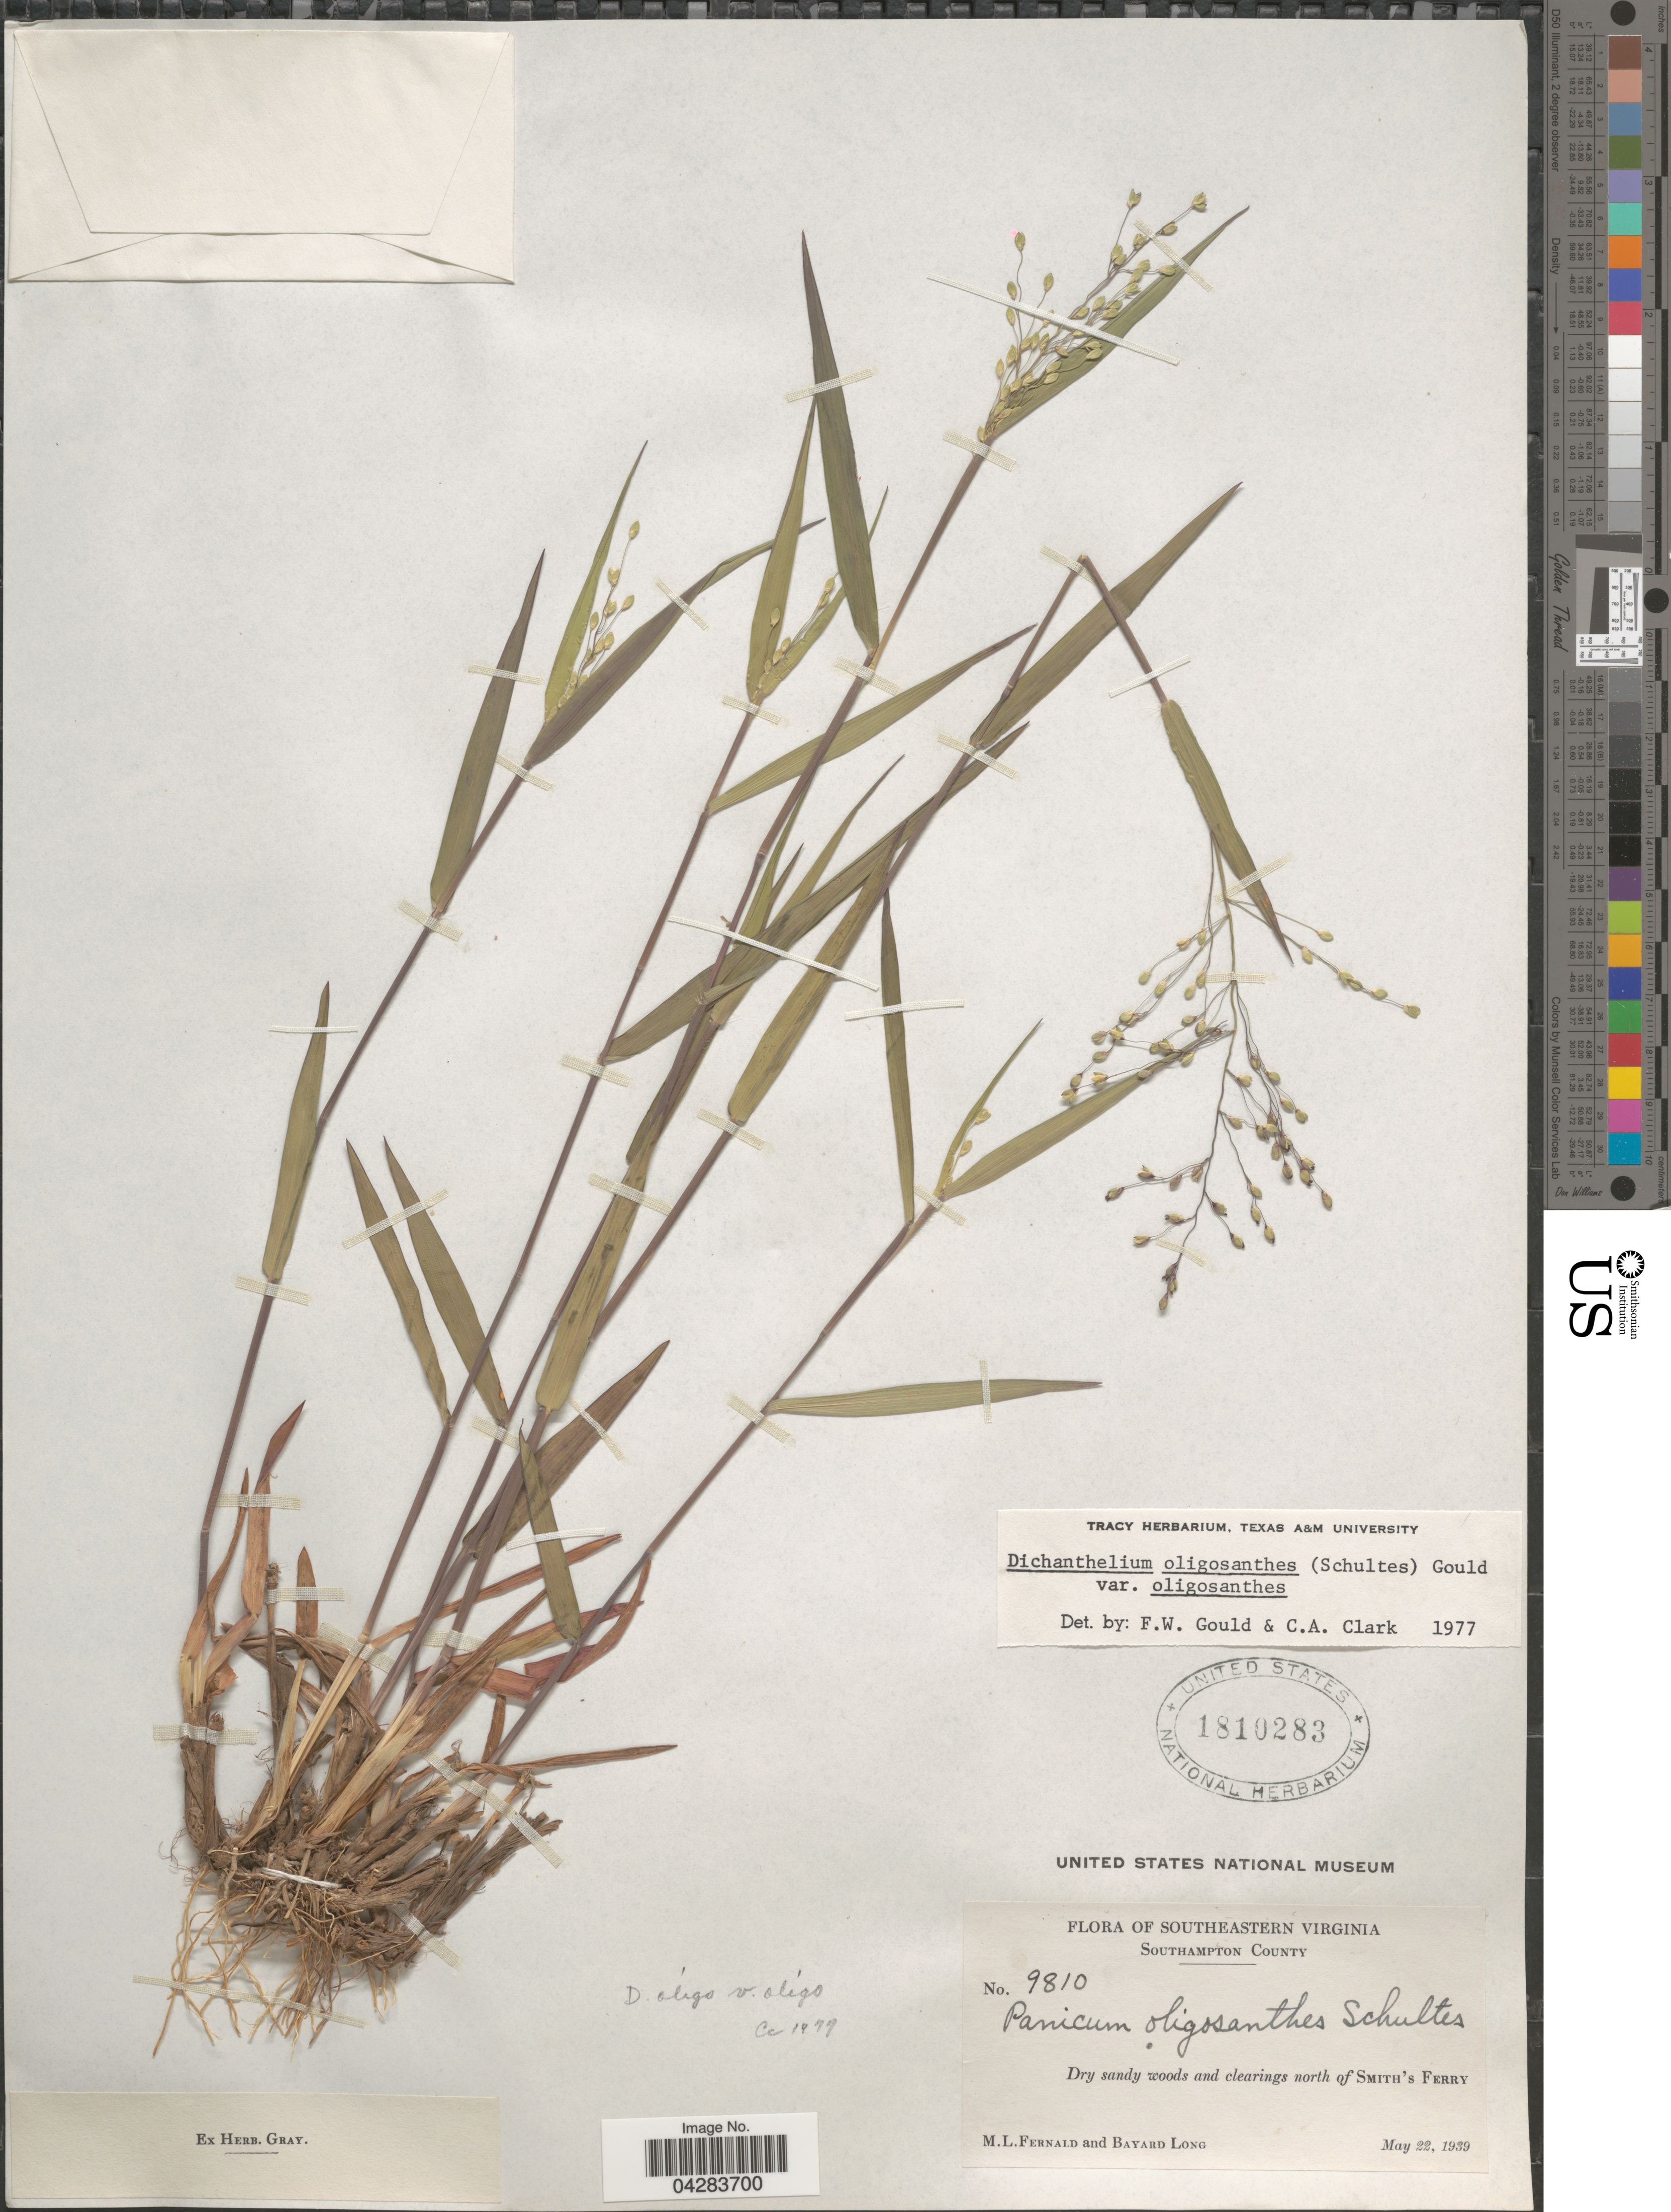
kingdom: Plantae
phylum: Tracheophyta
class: Liliopsida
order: Poales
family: Poaceae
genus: Dichanthelium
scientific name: Dichanthelium oligosanthes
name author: (Schult.) Gould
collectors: M. L. Fernald & B. Long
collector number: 9810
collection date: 1939-05-22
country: United States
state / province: Virginia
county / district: Southampton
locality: Southeastern Virginia. Southampton County. Dry sandy woods and clearings north of Smith's Ferry.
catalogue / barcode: US 1810283